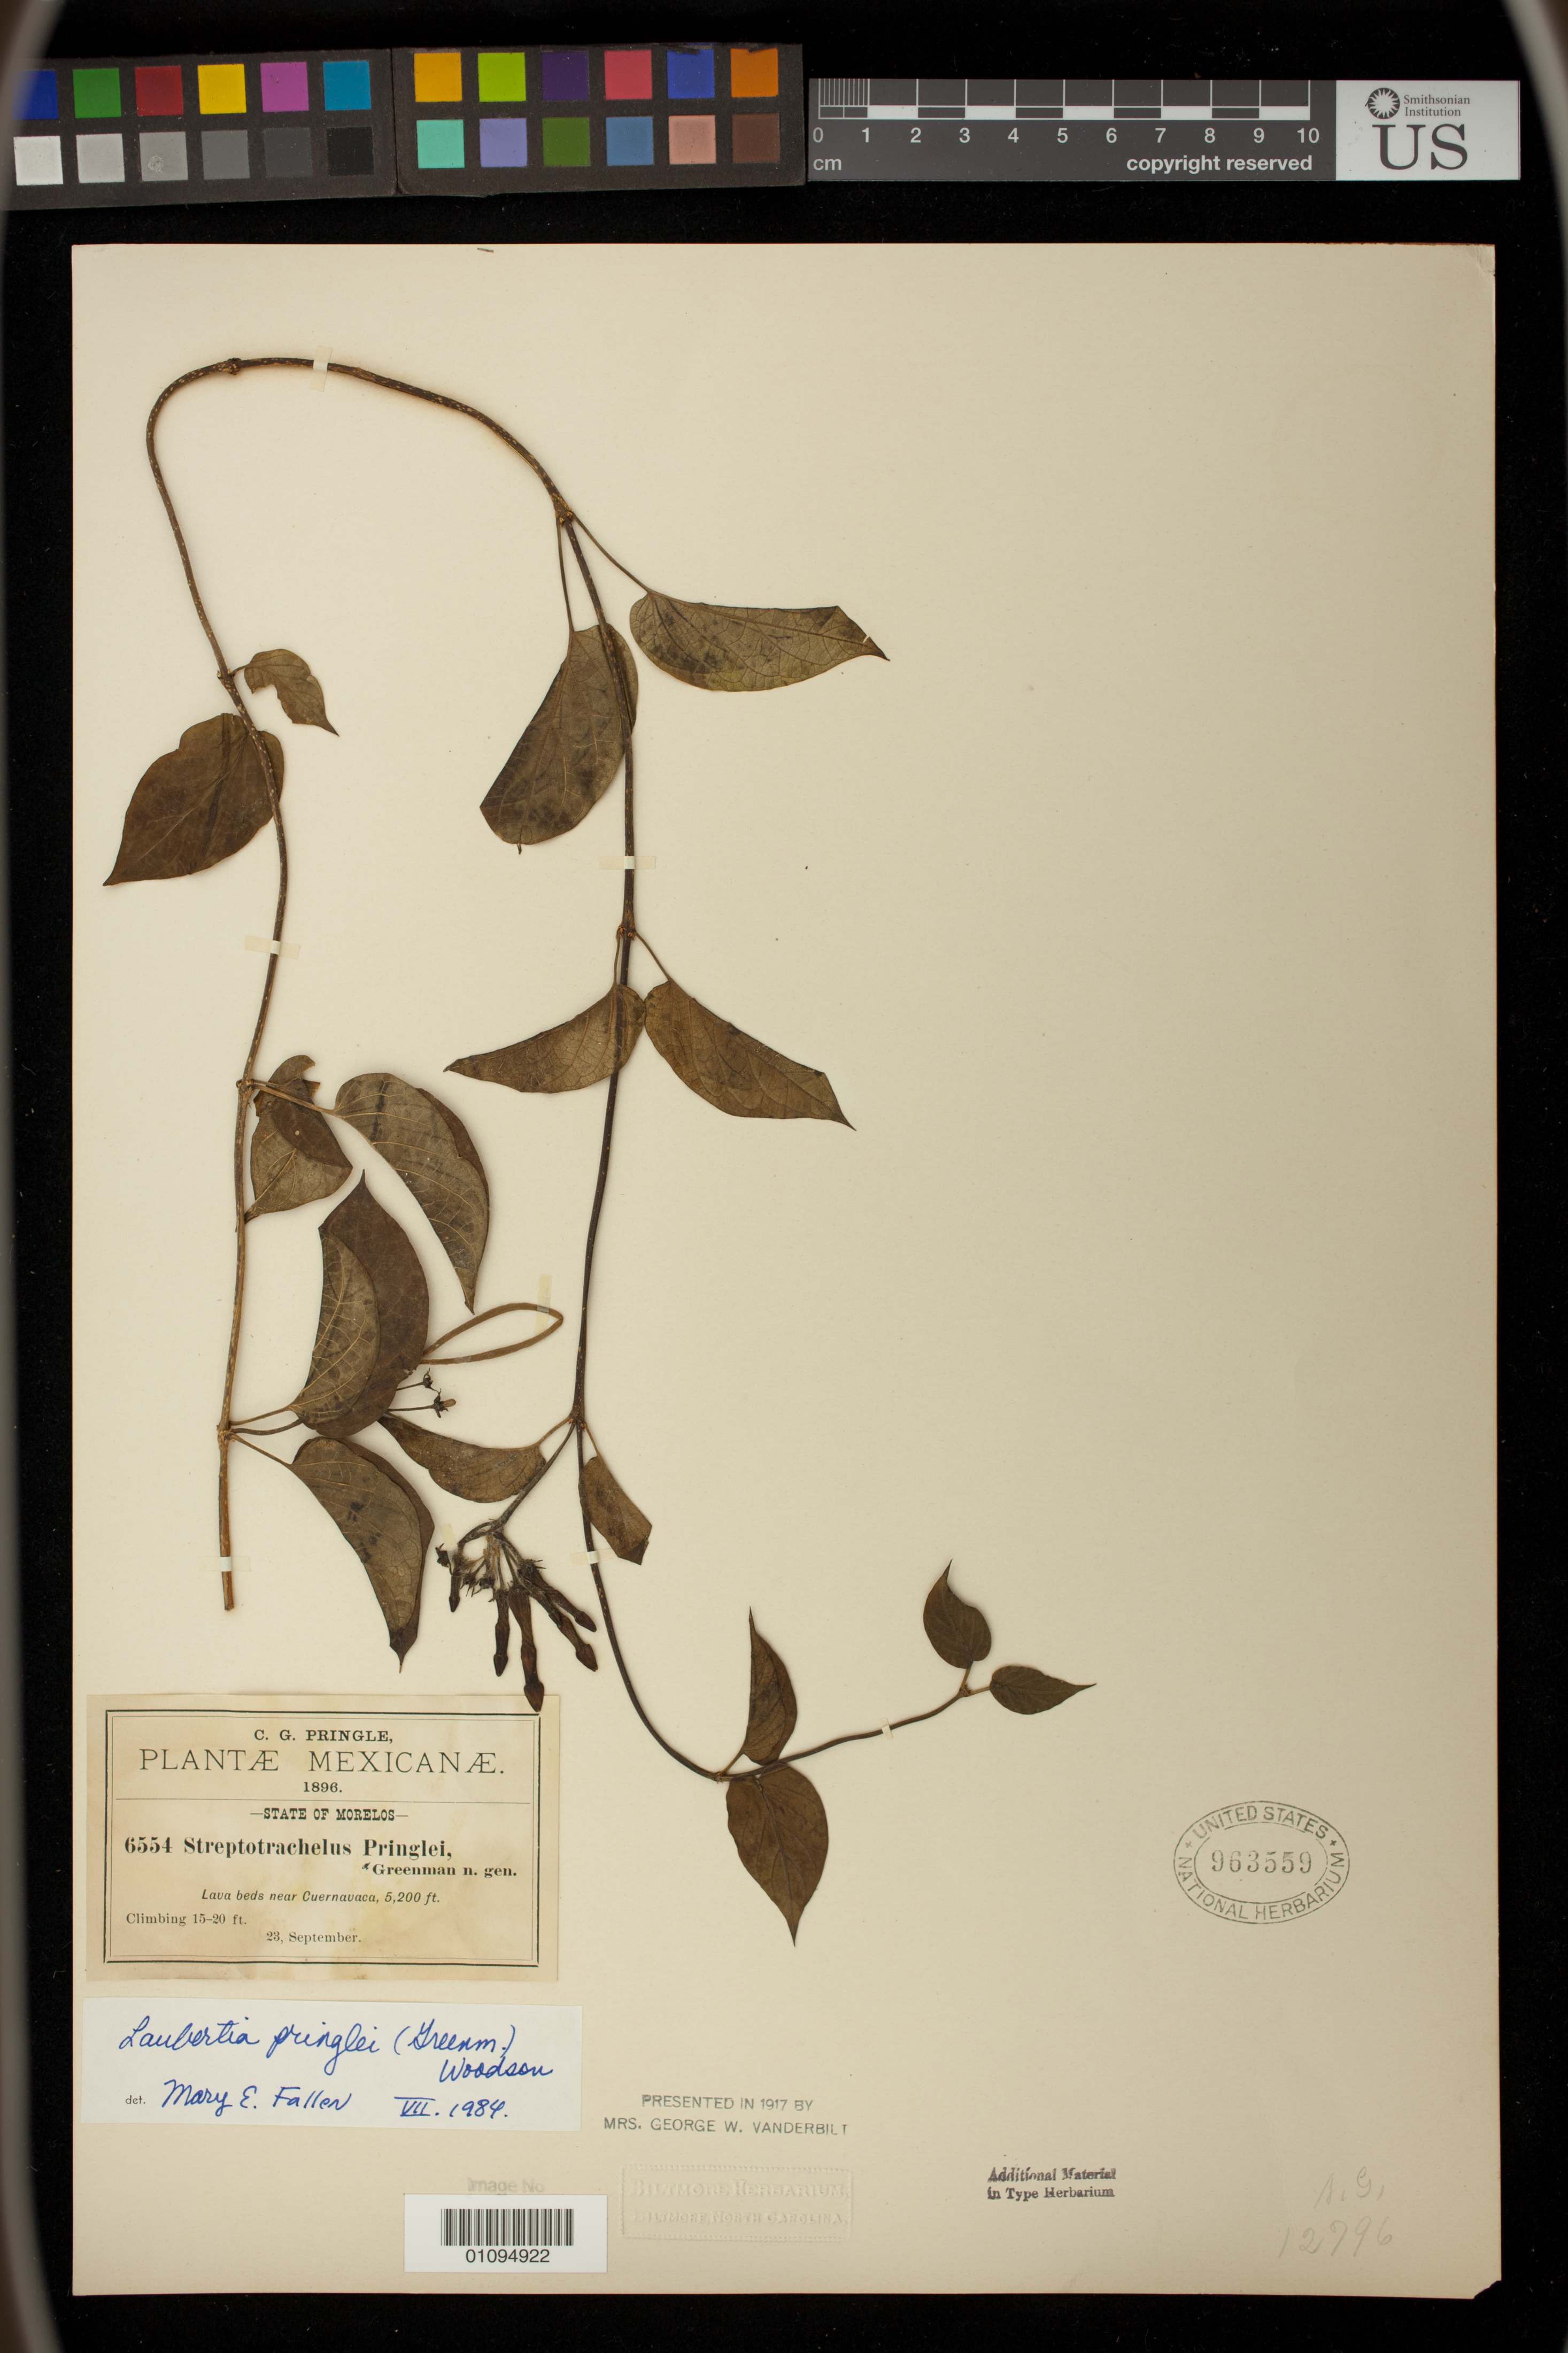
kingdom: Plantae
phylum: Tracheophyta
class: Magnoliopsida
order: Gentianales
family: Apocynaceae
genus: Streptotrachelus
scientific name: Streptotrachelus pringlei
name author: Greenm.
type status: Isotype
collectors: C. G. Pringle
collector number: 6554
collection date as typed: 23 Sep 1896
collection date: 1896-09-23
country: Mexico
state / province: Morelos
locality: Near Cuernavaca.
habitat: Lava beds.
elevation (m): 1585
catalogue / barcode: US 963559